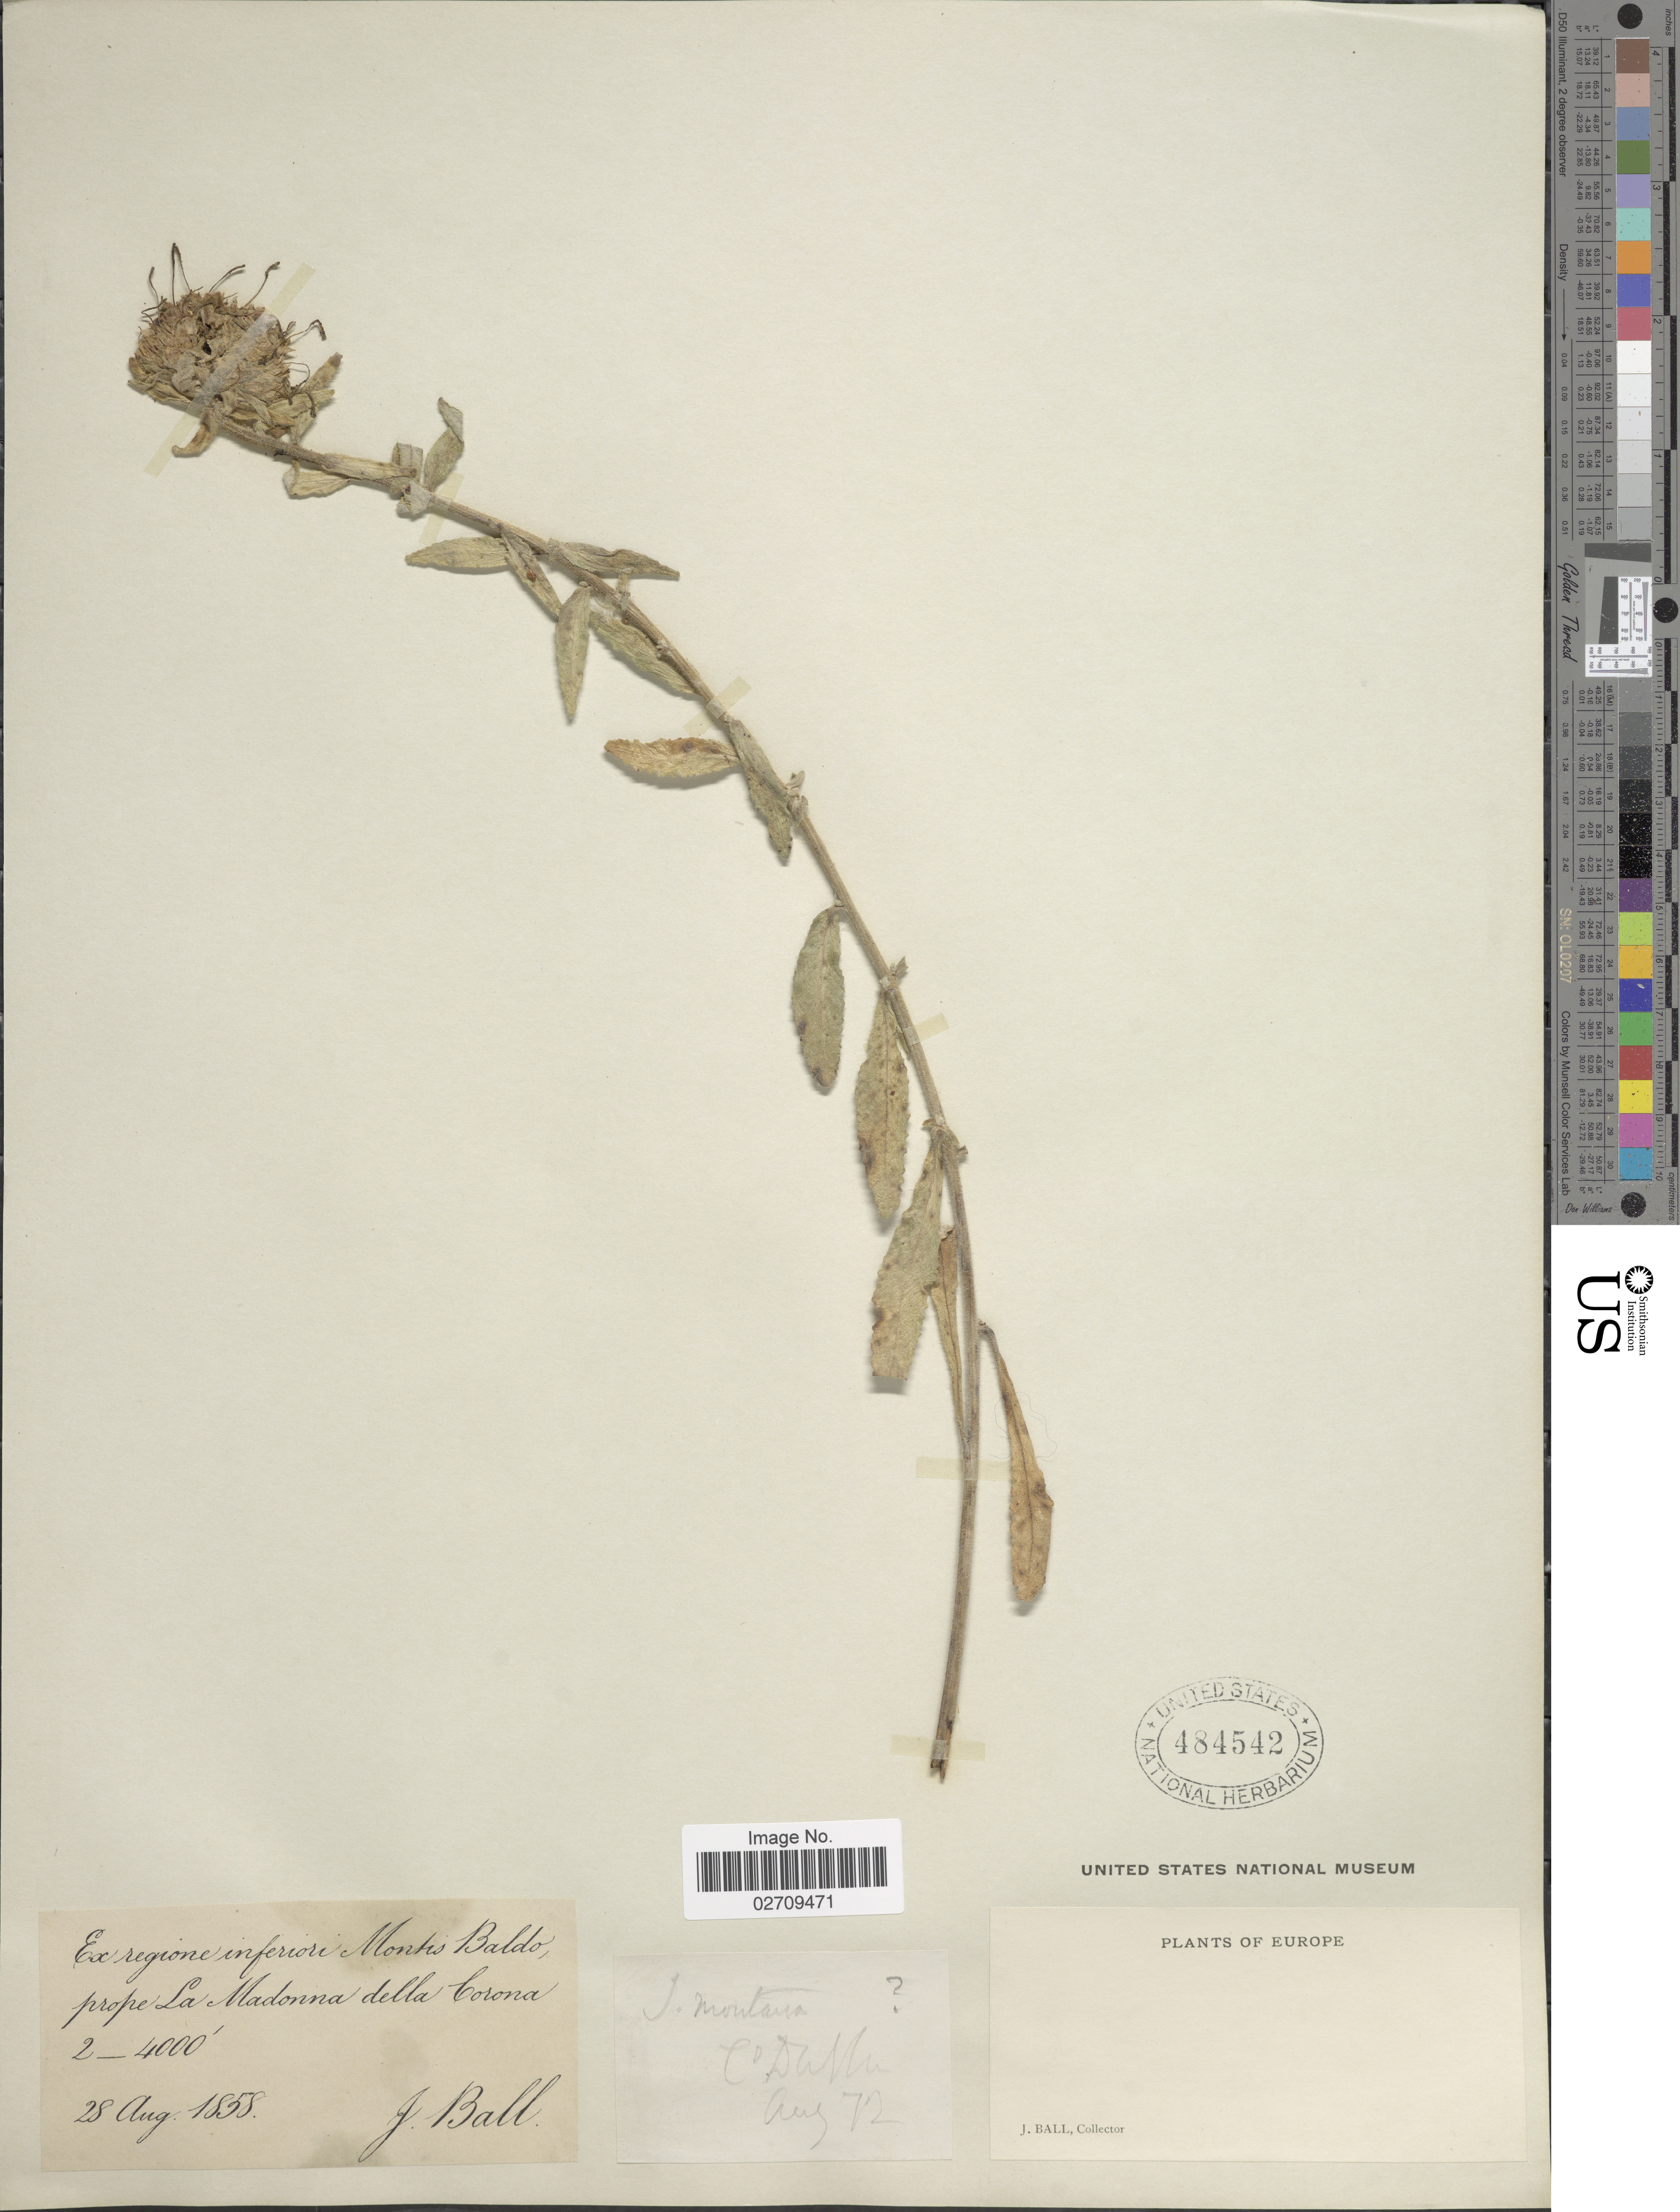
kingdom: Plantae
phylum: Tracheophyta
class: Magnoliopsida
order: Asterales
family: Campanulaceae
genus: Phyteuma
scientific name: Phyteuma sp.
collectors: J. Ball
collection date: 1858-08-28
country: Italy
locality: Regione inferiori Montis Baldo, prope La Madonna Delta Corona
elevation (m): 610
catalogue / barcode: US 484542